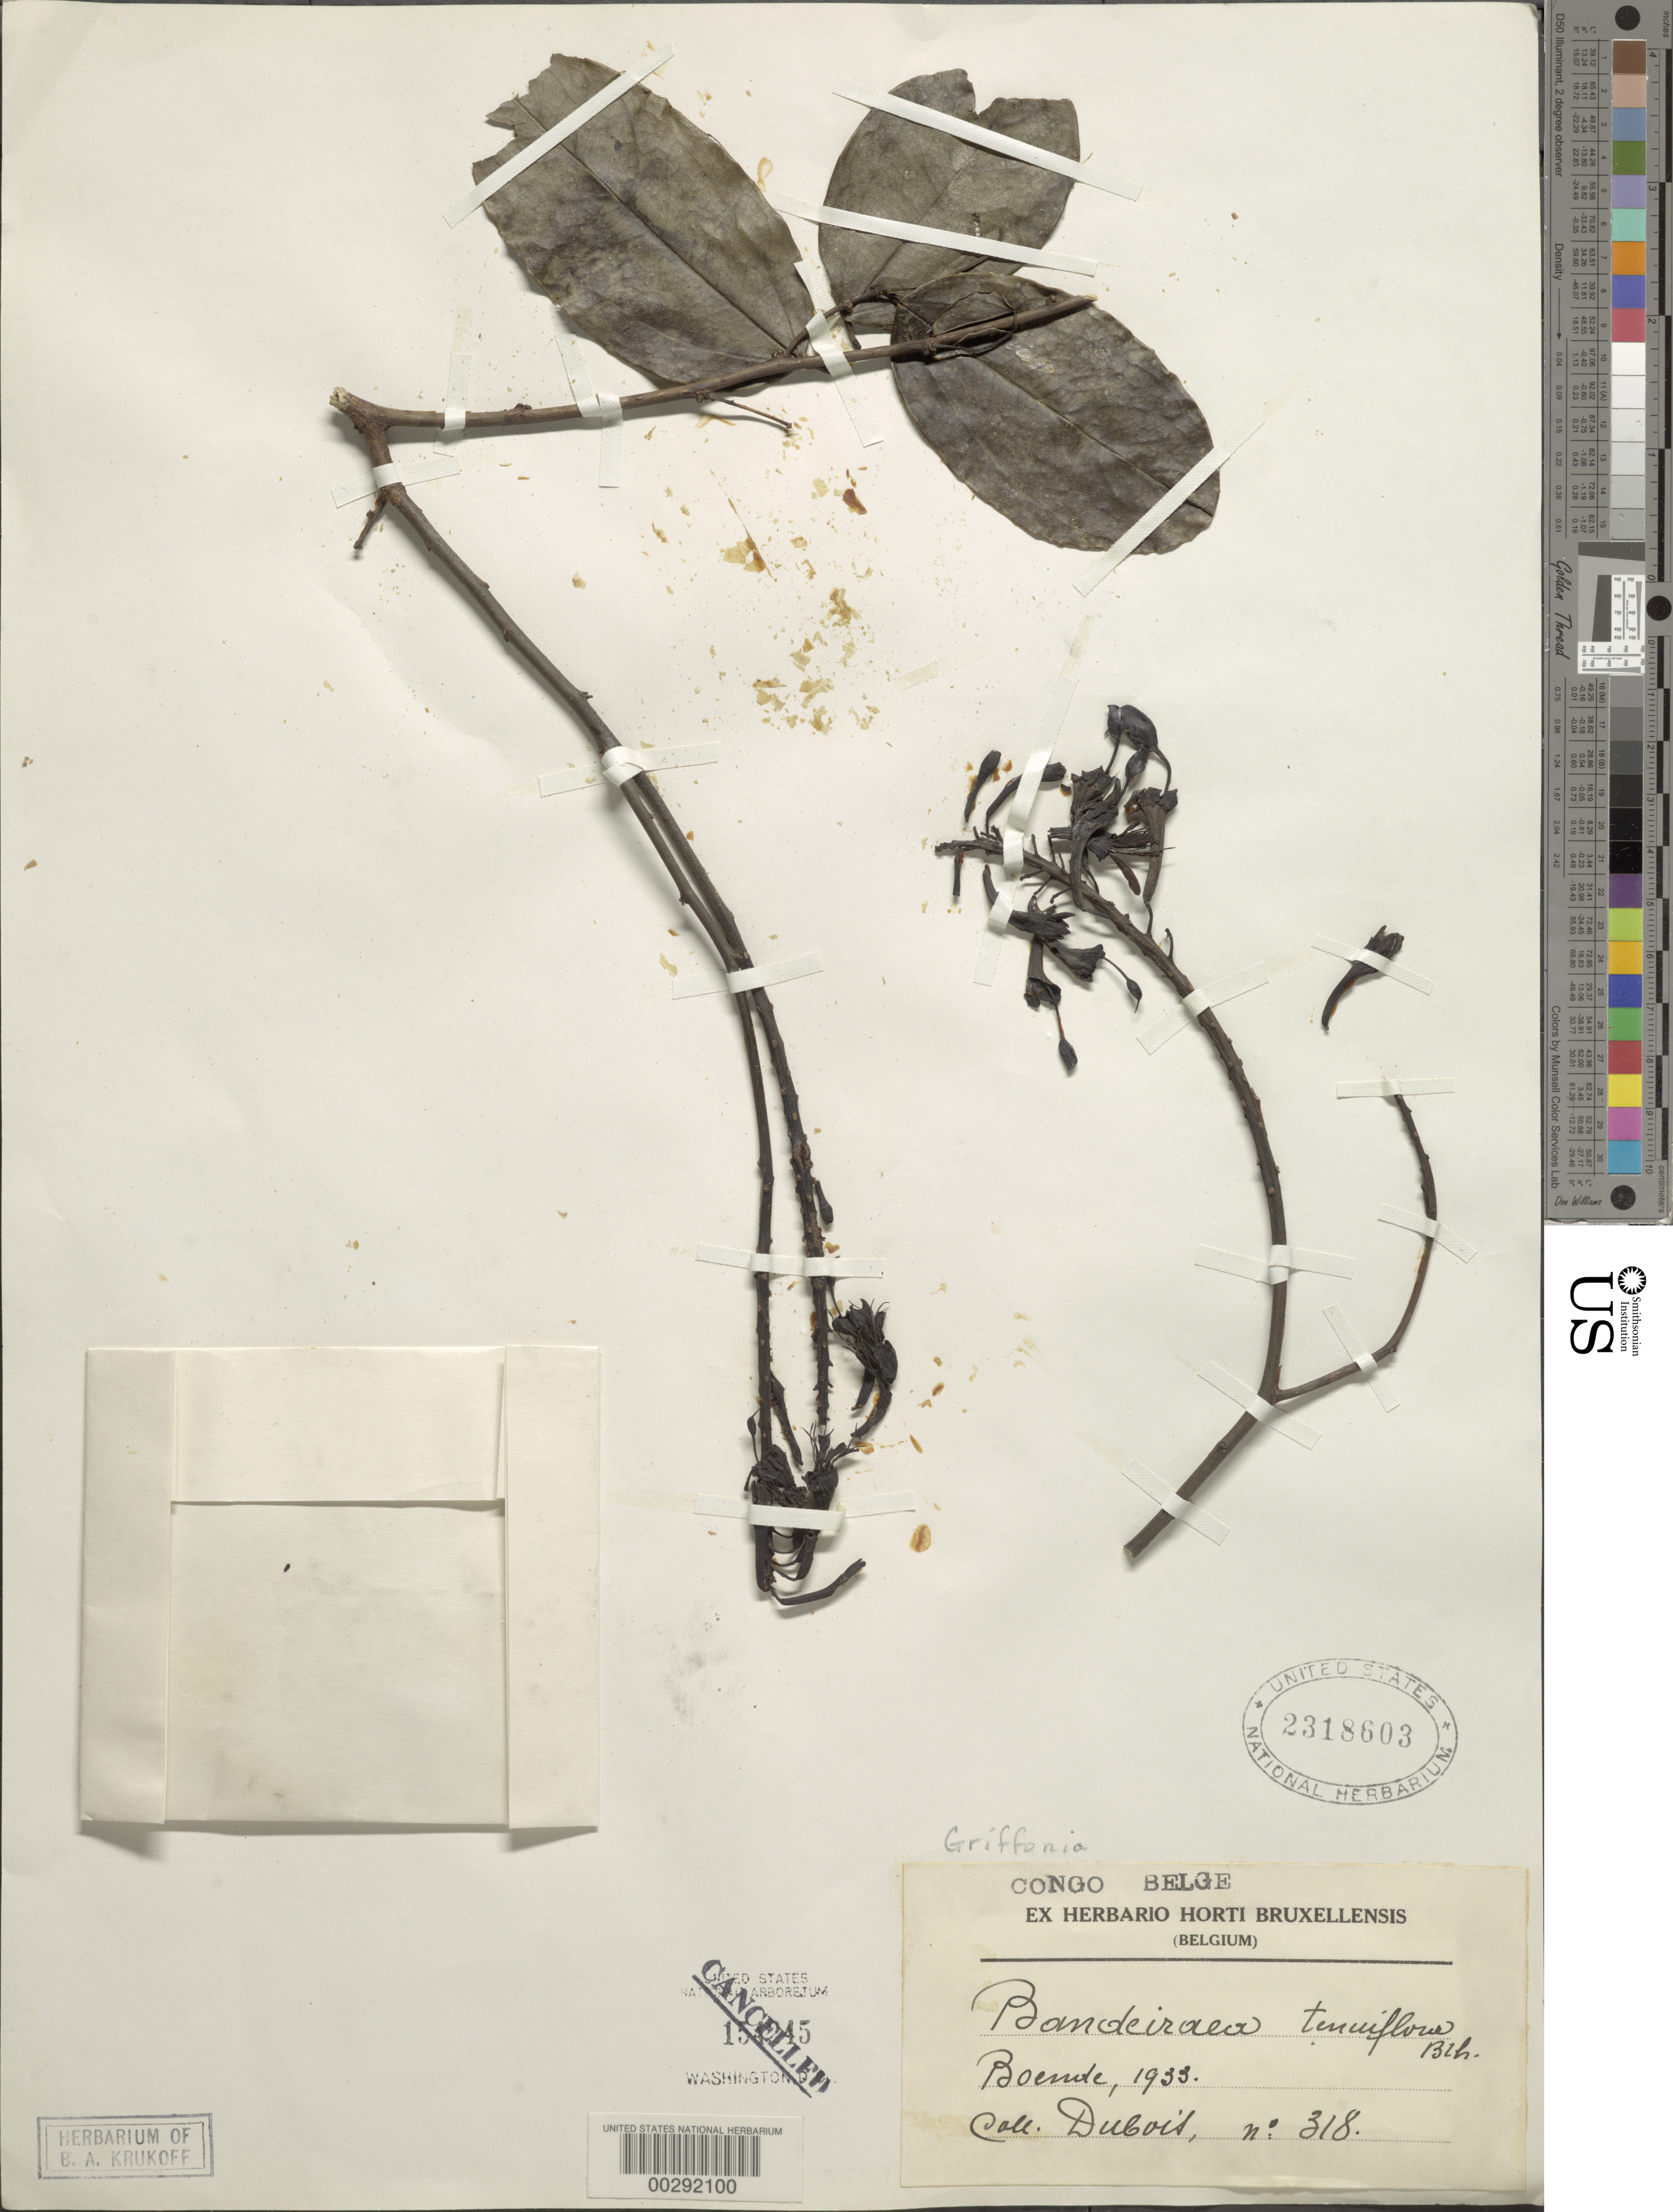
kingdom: Plantae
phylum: Tracheophyta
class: Magnoliopsida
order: Fabales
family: Fabaceae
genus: Griffonia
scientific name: Griffonia tenuiflora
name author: Benth.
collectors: -. Dubois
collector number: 318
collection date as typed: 1933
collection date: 1933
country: Congo, Democratic Republic of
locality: Boemte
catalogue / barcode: US 2318603